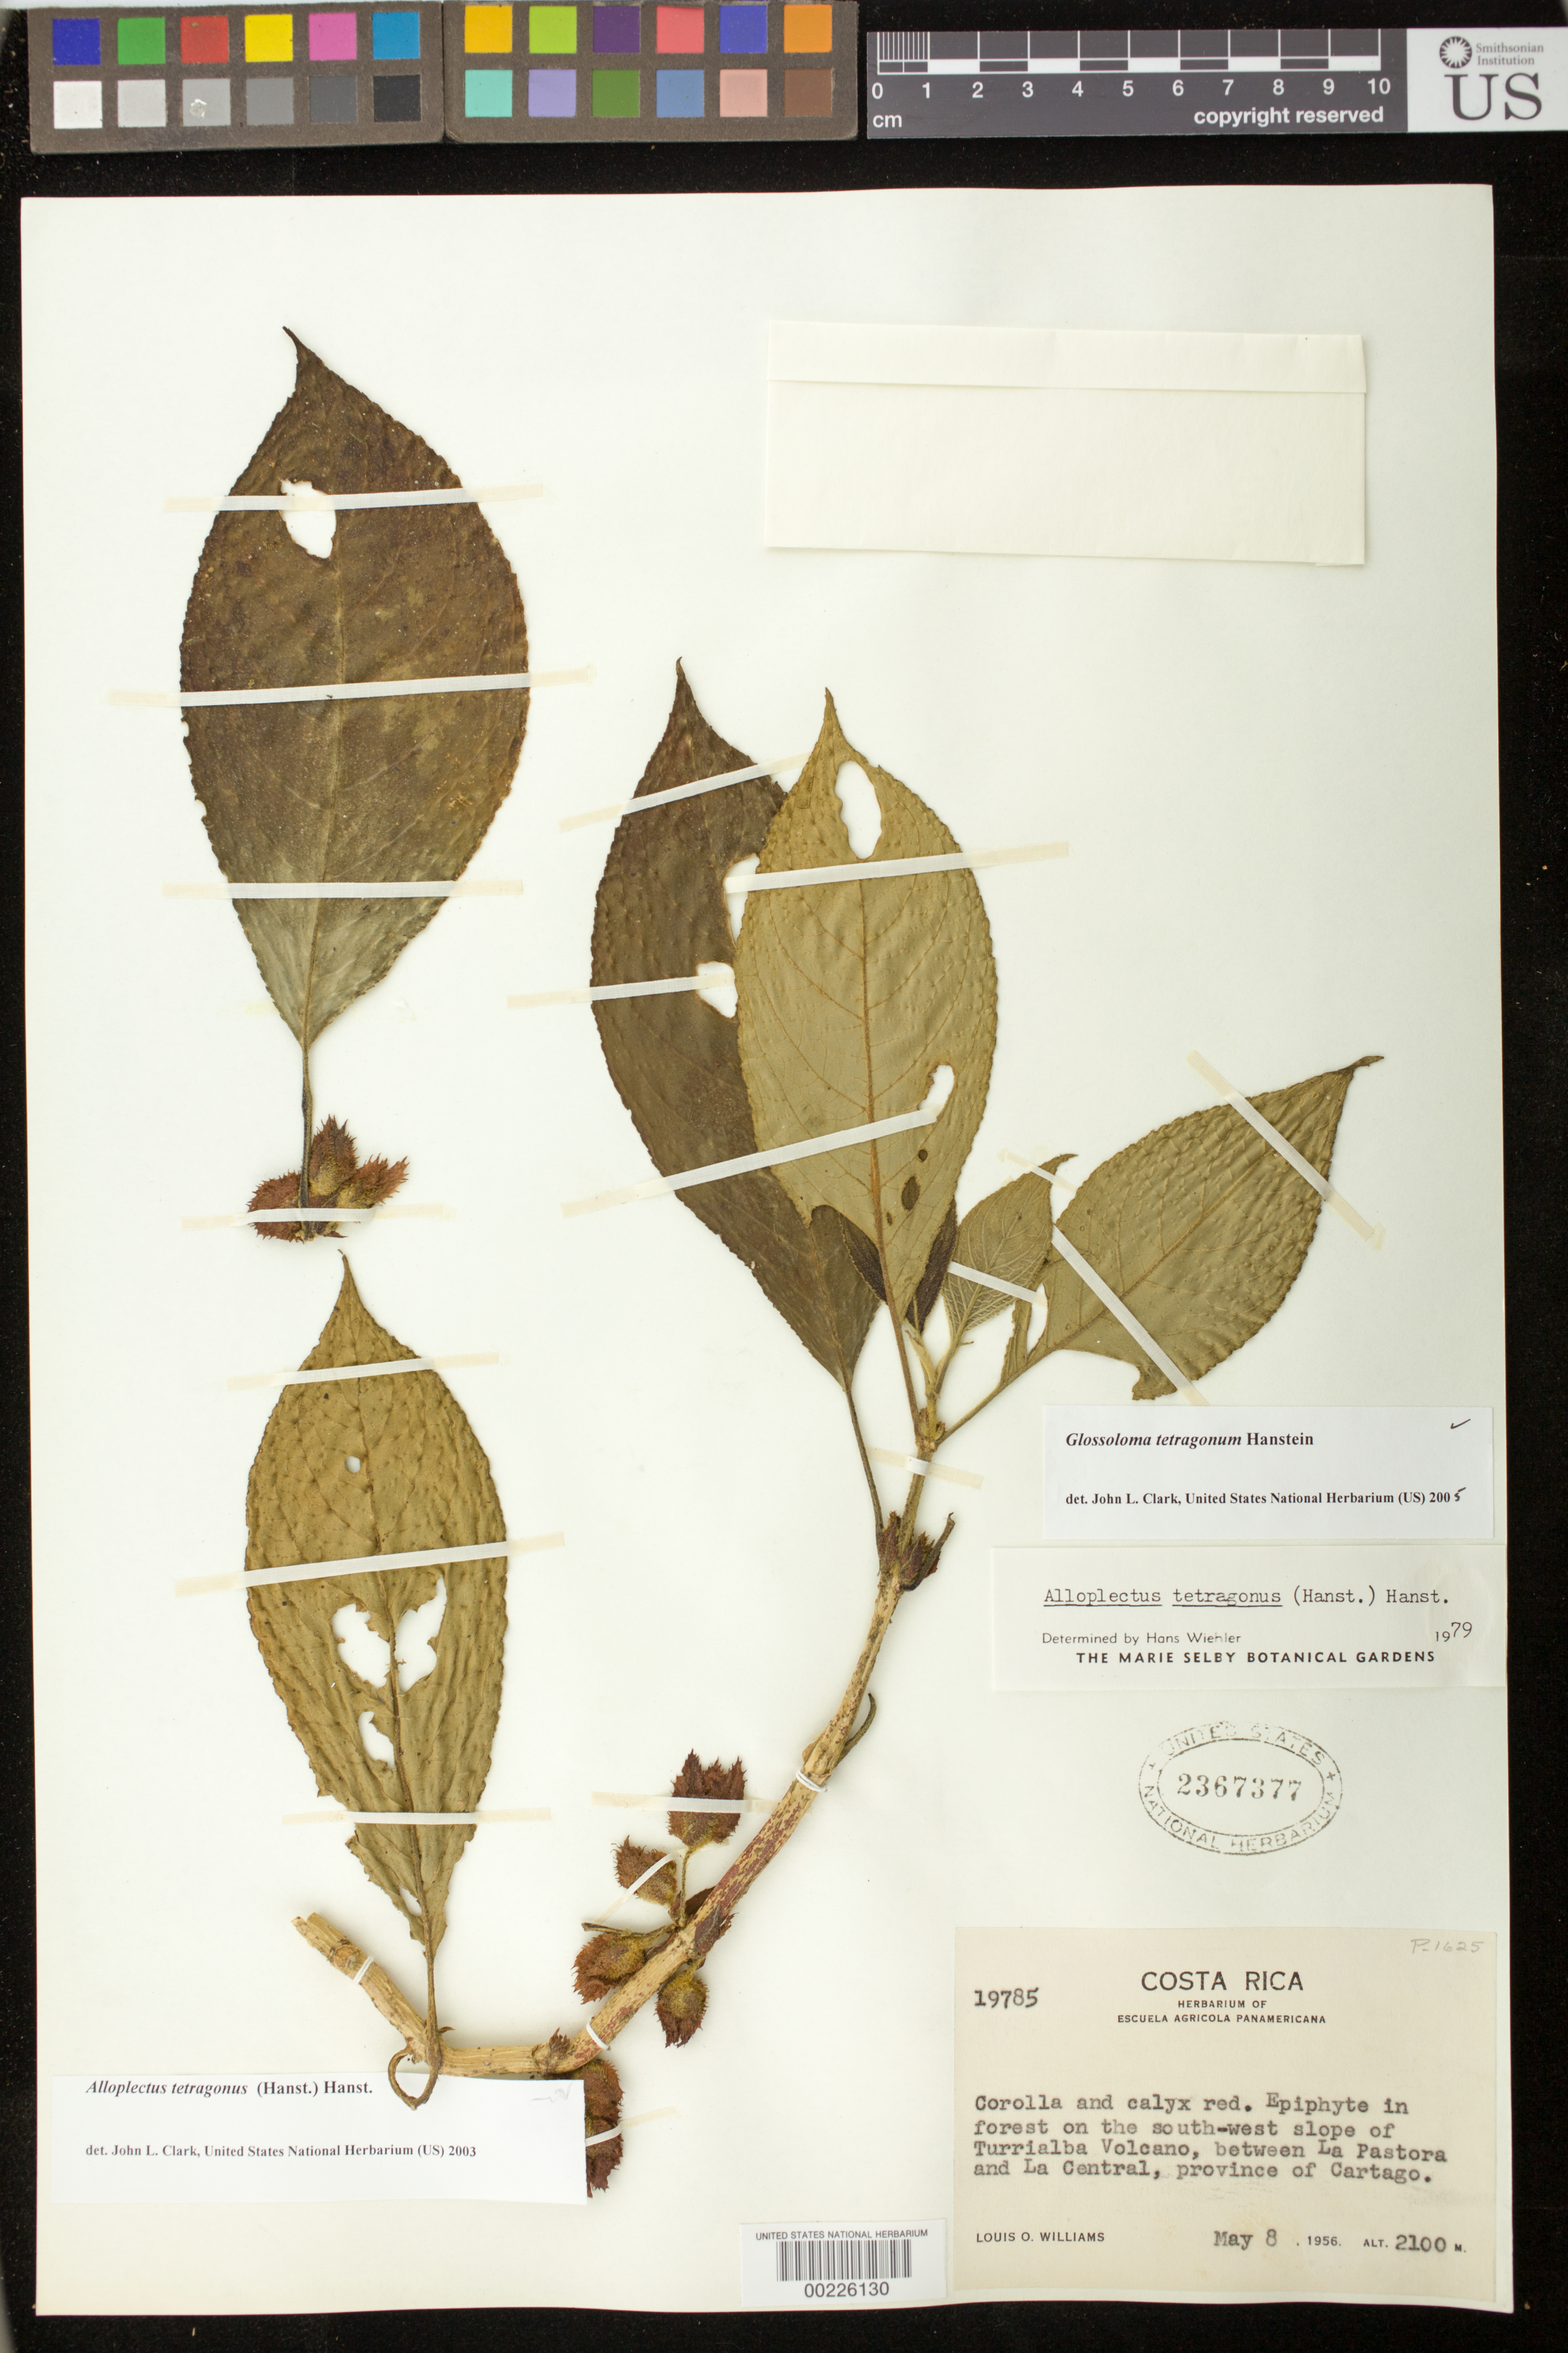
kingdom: Plantae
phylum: Tracheophyta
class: Magnoliopsida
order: Lamiales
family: Gesneriaceae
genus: Glossoloma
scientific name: Glossoloma tetragonum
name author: Hanst.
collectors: L. O. Williams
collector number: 19785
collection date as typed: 08 May 1956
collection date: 1956-05-08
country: Costa Rica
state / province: Cartago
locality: On the SW slope of Turrialba Volcano, between La Pastora and La Central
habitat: In forest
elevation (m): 2100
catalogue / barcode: US 2367377